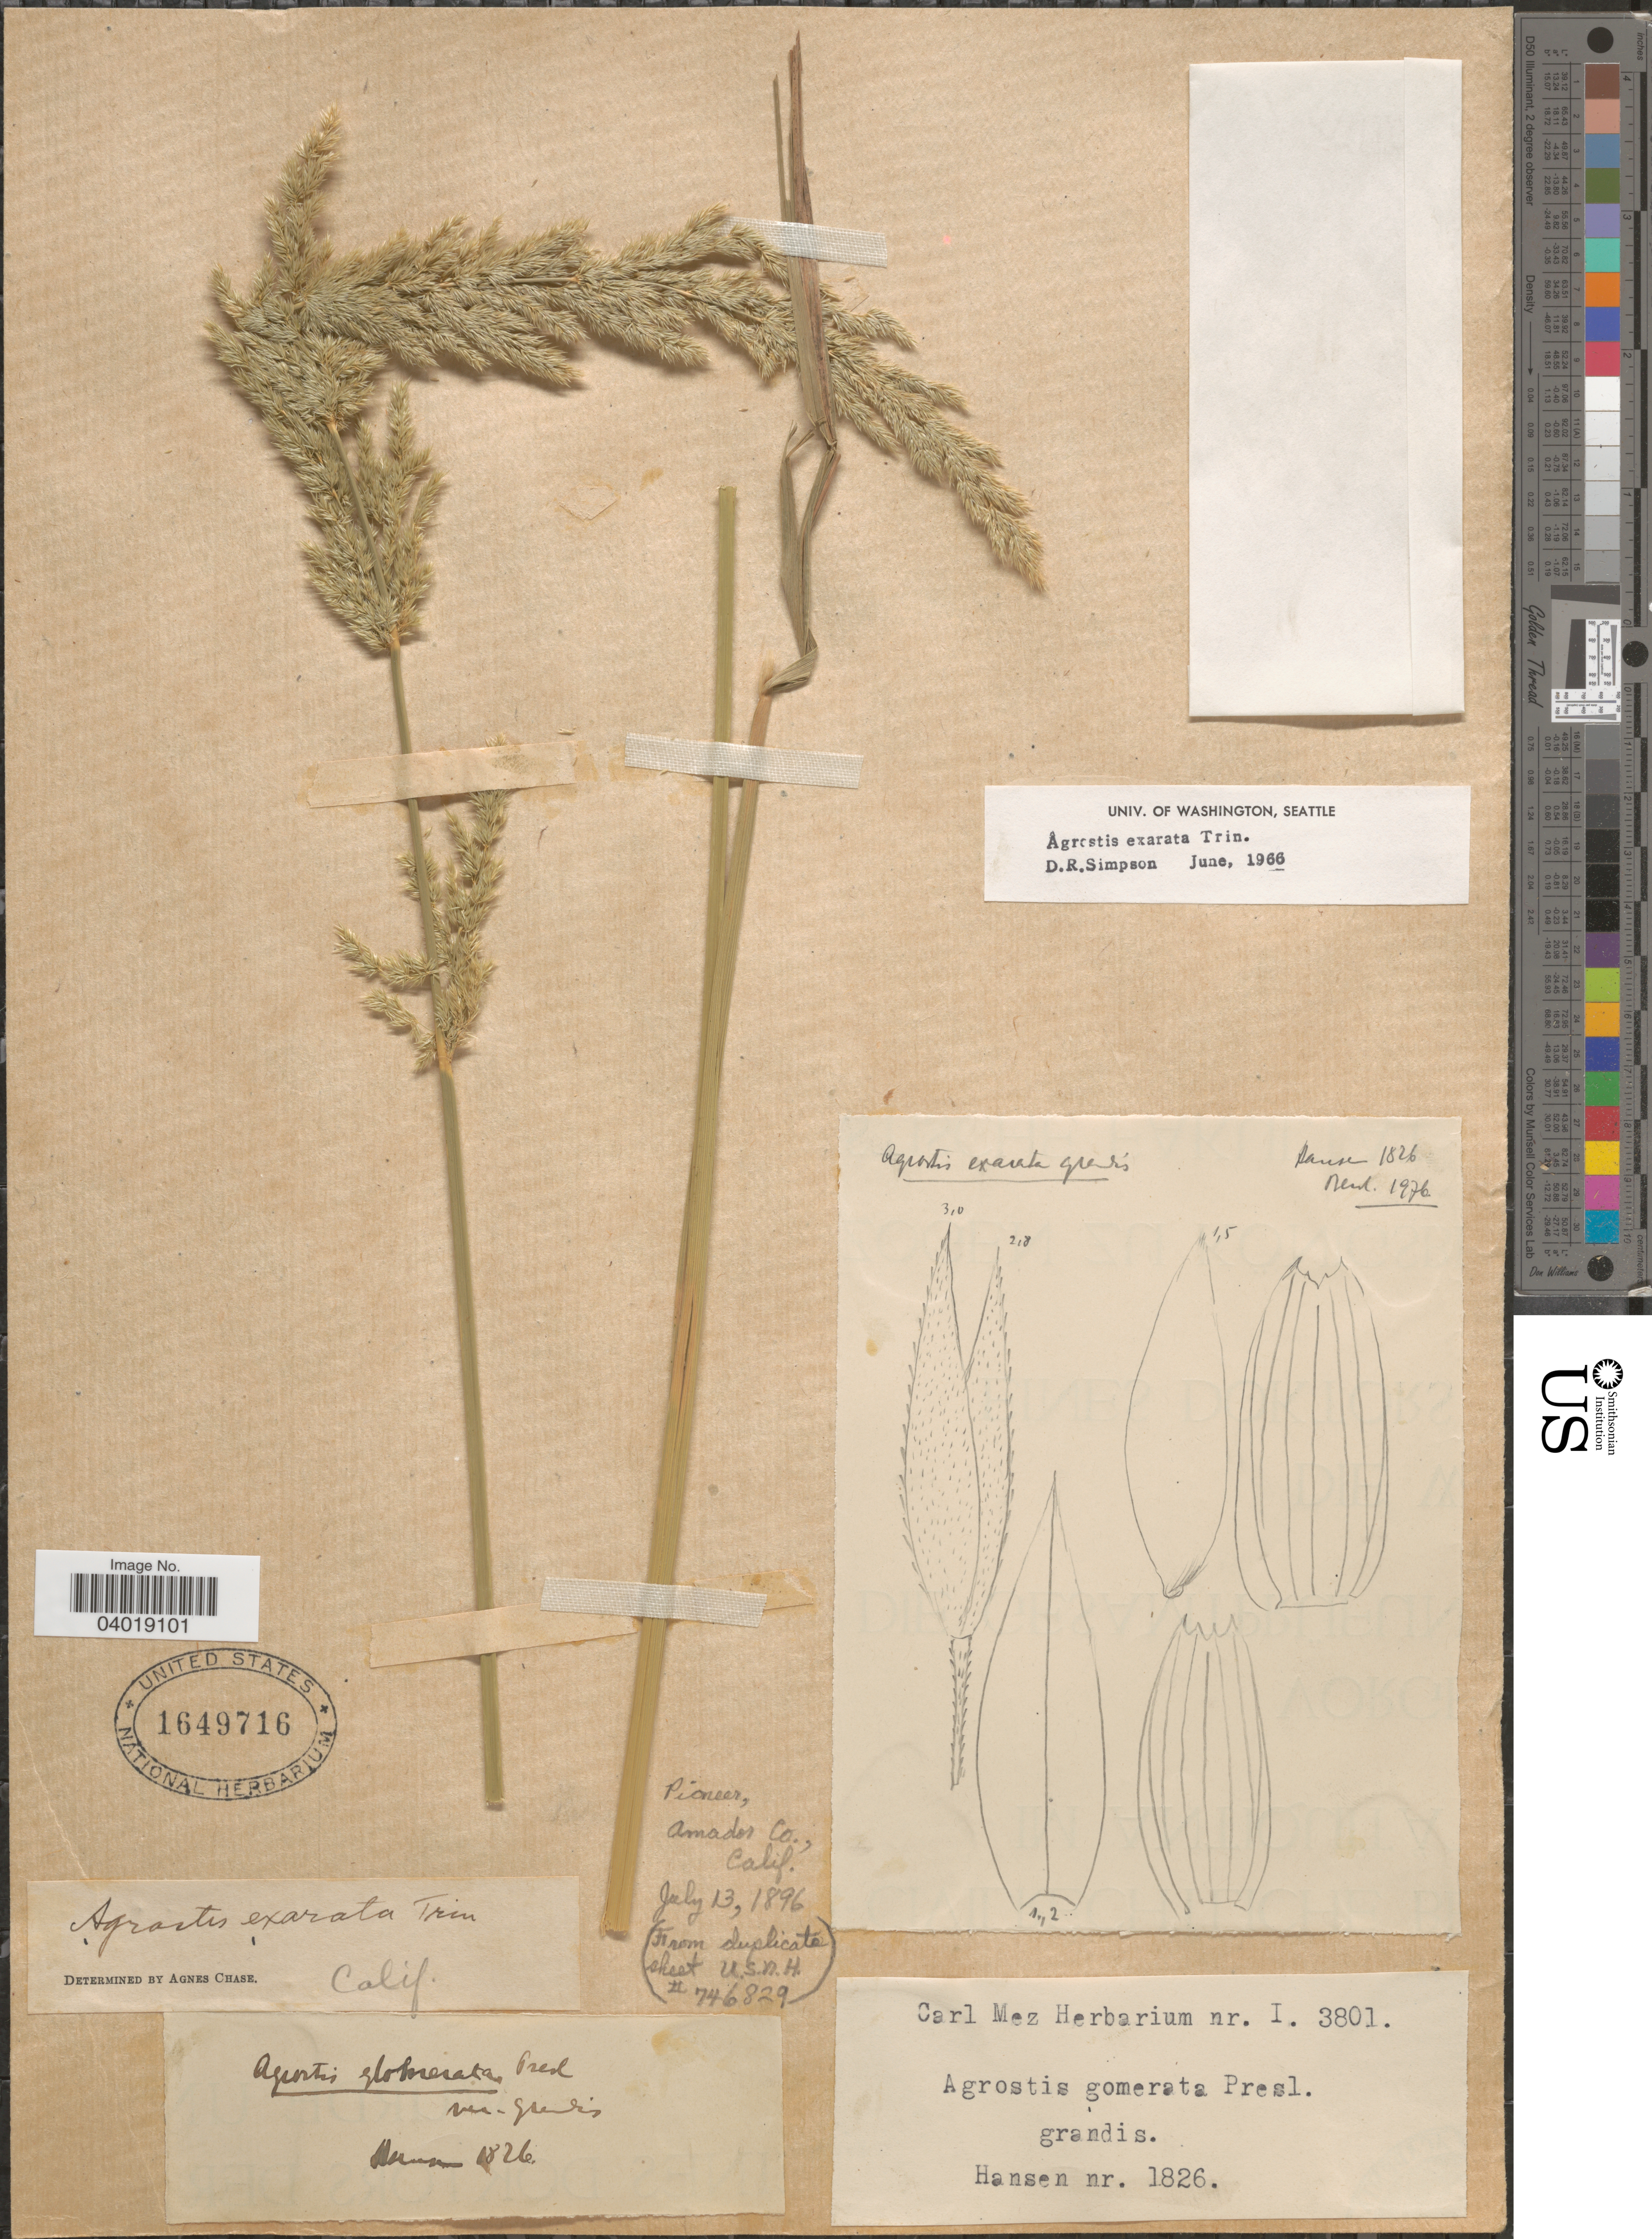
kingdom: Plantae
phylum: Tracheophyta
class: Liliopsida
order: Poales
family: Poaceae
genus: Agrostis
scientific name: Agrostis exarata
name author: Trin.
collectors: -. Hansen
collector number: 1826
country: United States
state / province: California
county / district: Amador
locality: Pioneer, Amador Co.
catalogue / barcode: US 1649716